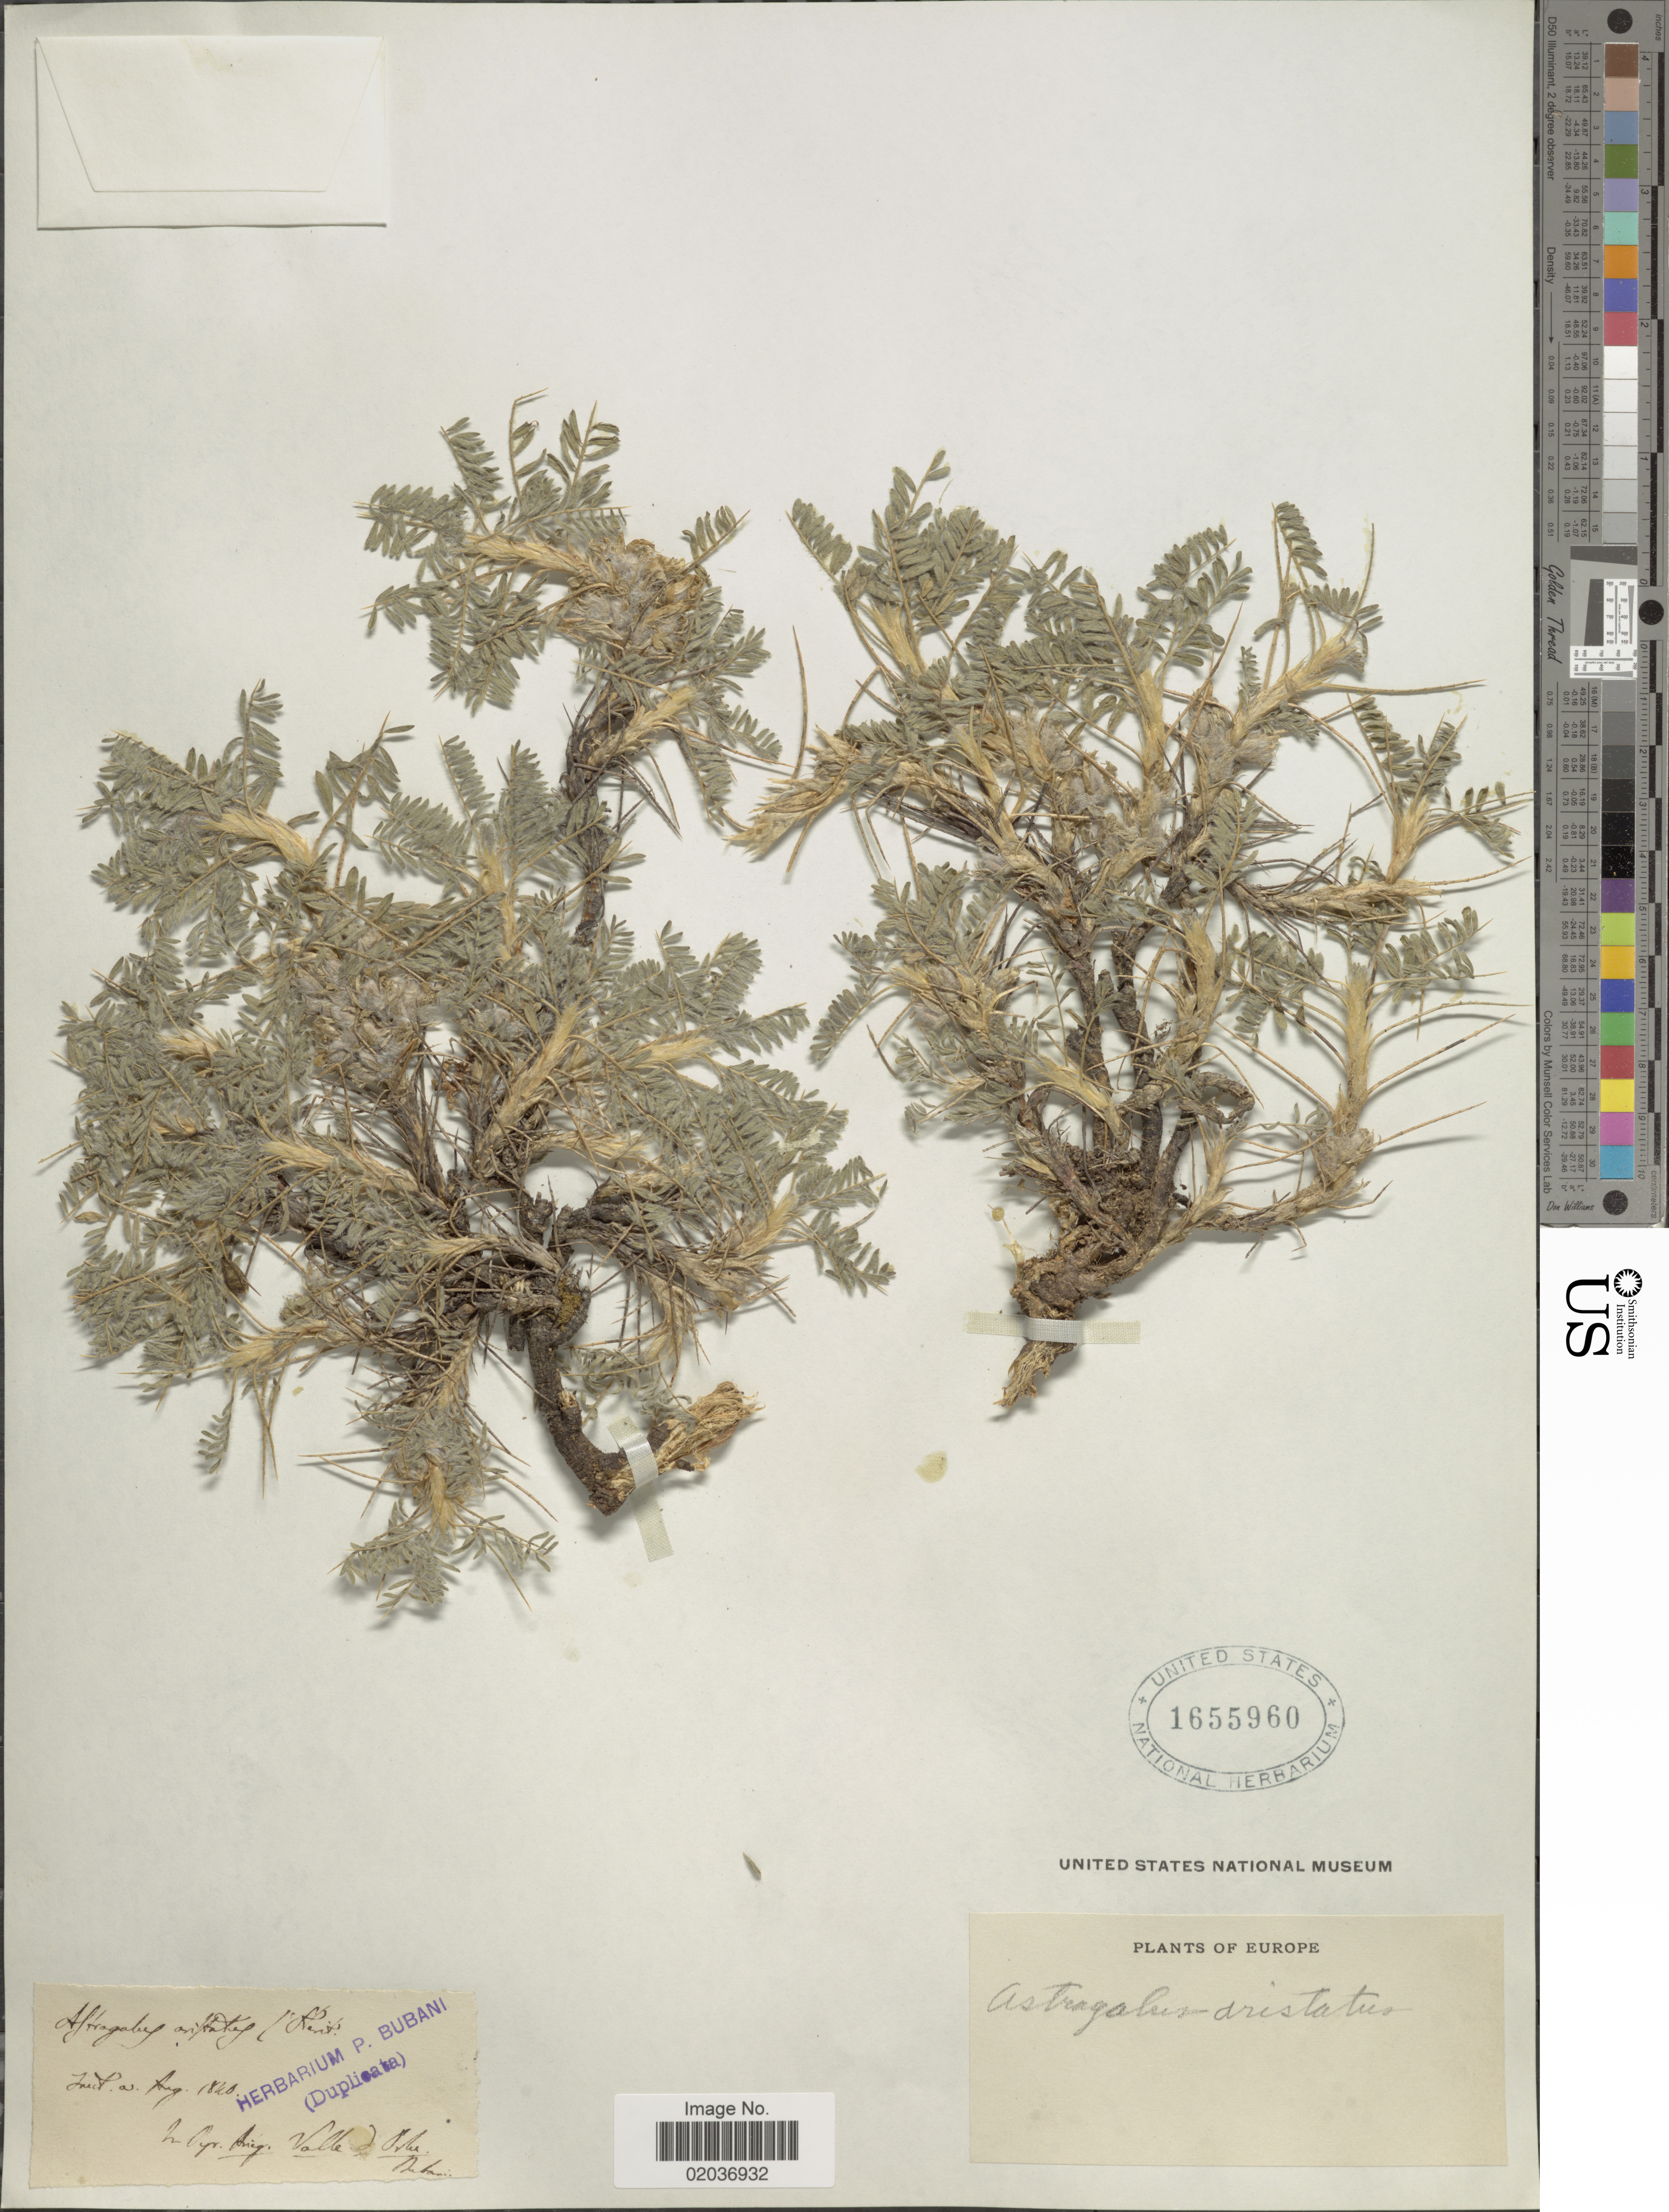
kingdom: Plantae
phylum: Tracheophyta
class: Magnoliopsida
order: Fabales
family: Fabaceae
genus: Astragalus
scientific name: Astragalus aristatus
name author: L'Hér.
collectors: P. Bubani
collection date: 1840-07/1840-08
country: Spain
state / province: Navarra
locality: InPyr. Ariège. Valle de Pau.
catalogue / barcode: US 1655960